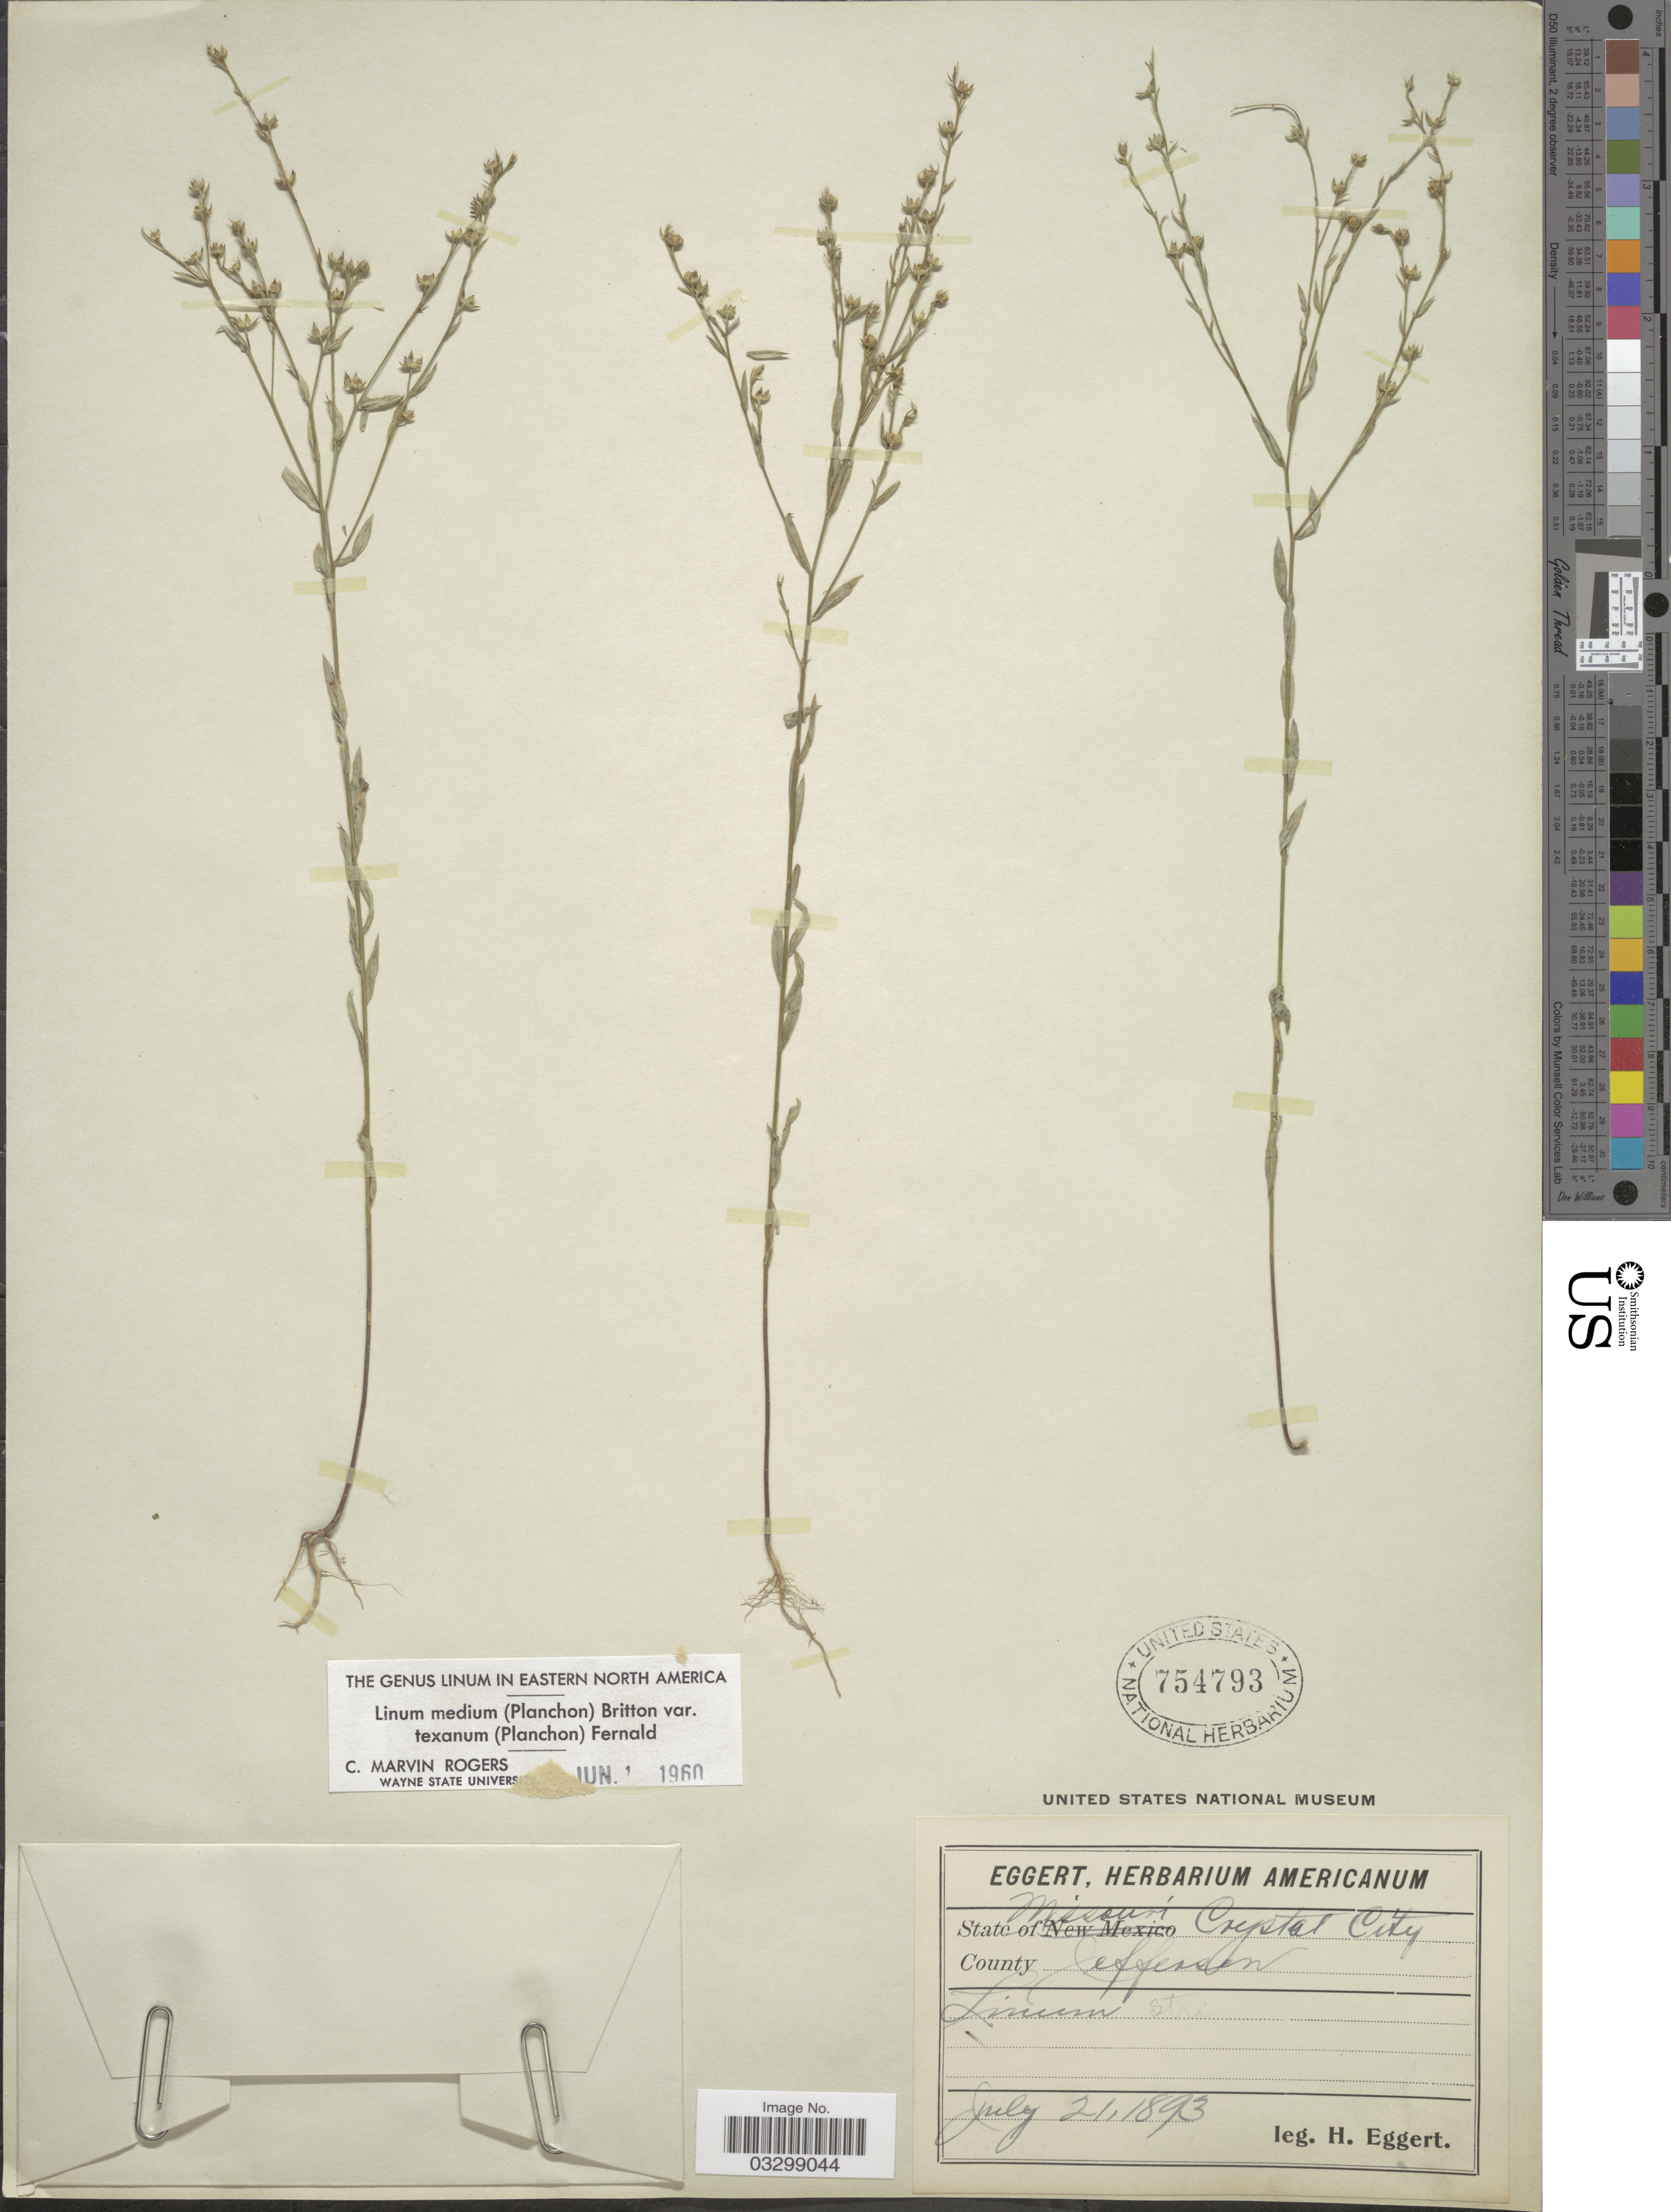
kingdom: Plantae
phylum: Tracheophyta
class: Magnoliopsida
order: Malpighiales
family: Linaceae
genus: Linum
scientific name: Linum medium var. texanum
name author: (Planch.) Fernald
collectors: H. Eggert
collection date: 1893-07-21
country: United States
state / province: Missouri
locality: Crystal City. County Jefferson.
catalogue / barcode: US 754793